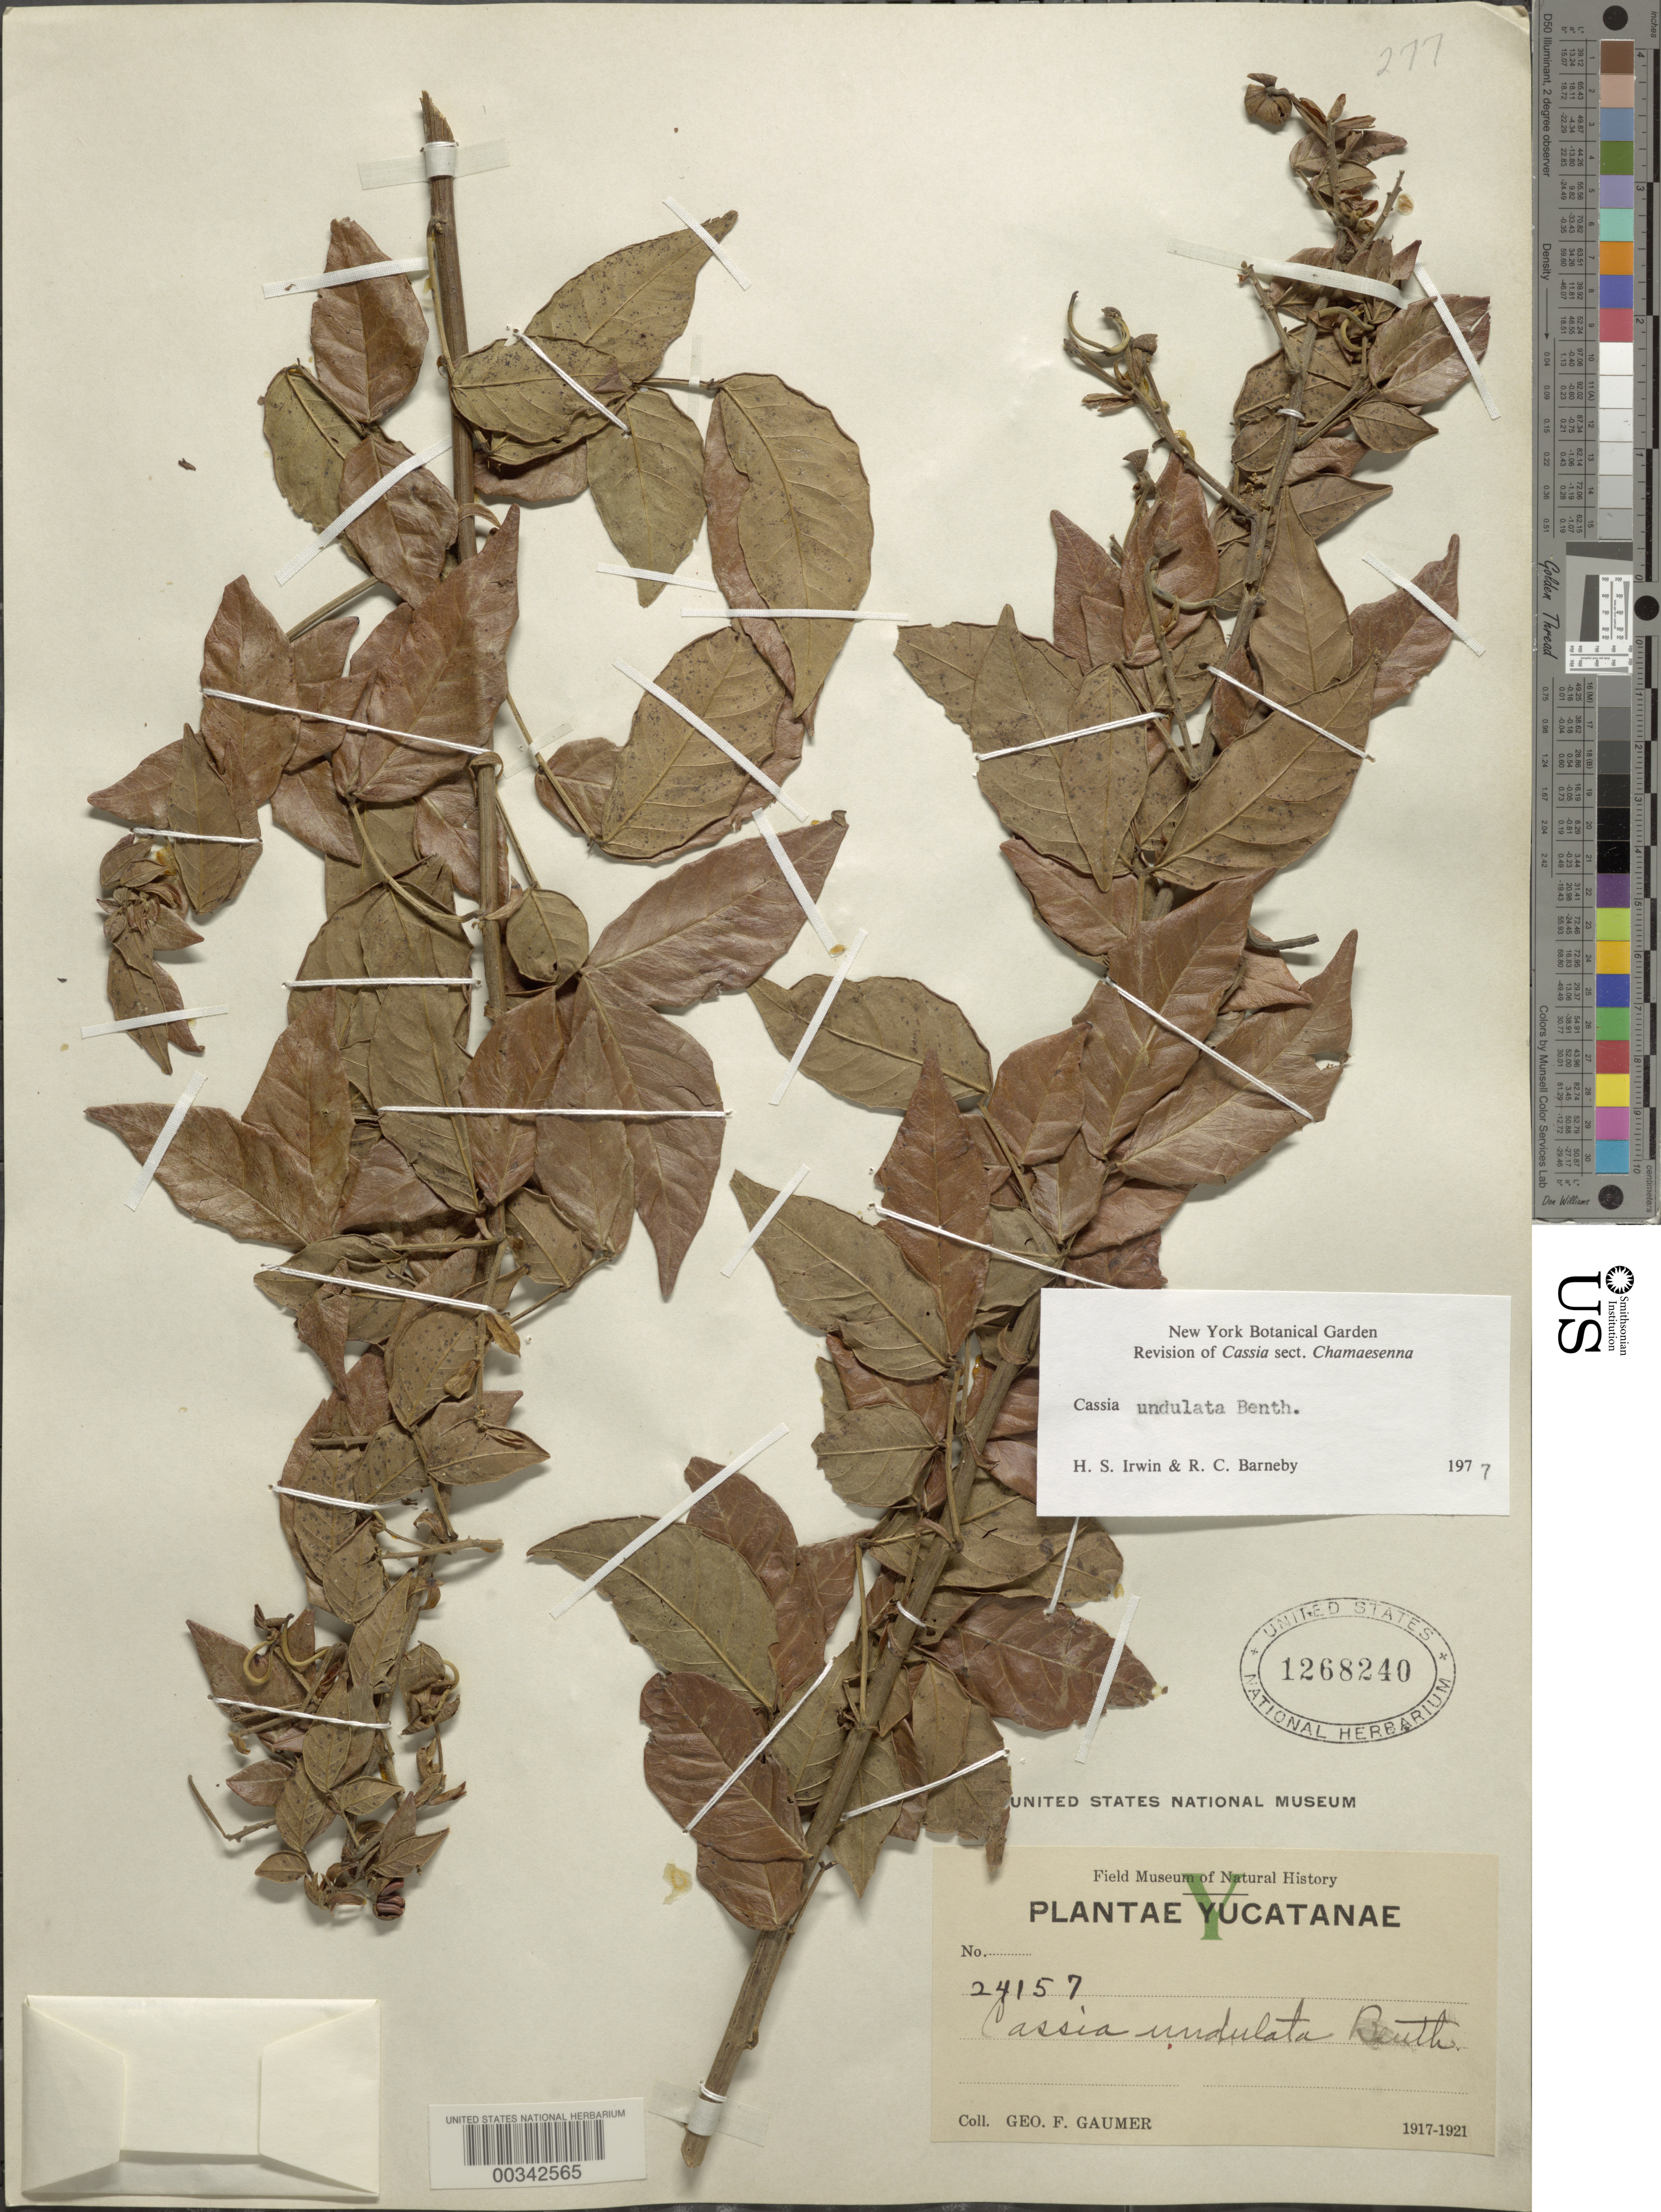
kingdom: Plantae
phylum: Tracheophyta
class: Magnoliopsida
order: Fabales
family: Fabaceae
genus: Senna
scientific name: Senna undulata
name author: (Benth.) H.S. Irwin & Barneby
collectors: G. F. Gaumer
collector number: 24157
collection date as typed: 1917 to -- -- 1921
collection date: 1917/1921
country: Mexico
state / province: Yucatán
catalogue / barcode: US 1268240